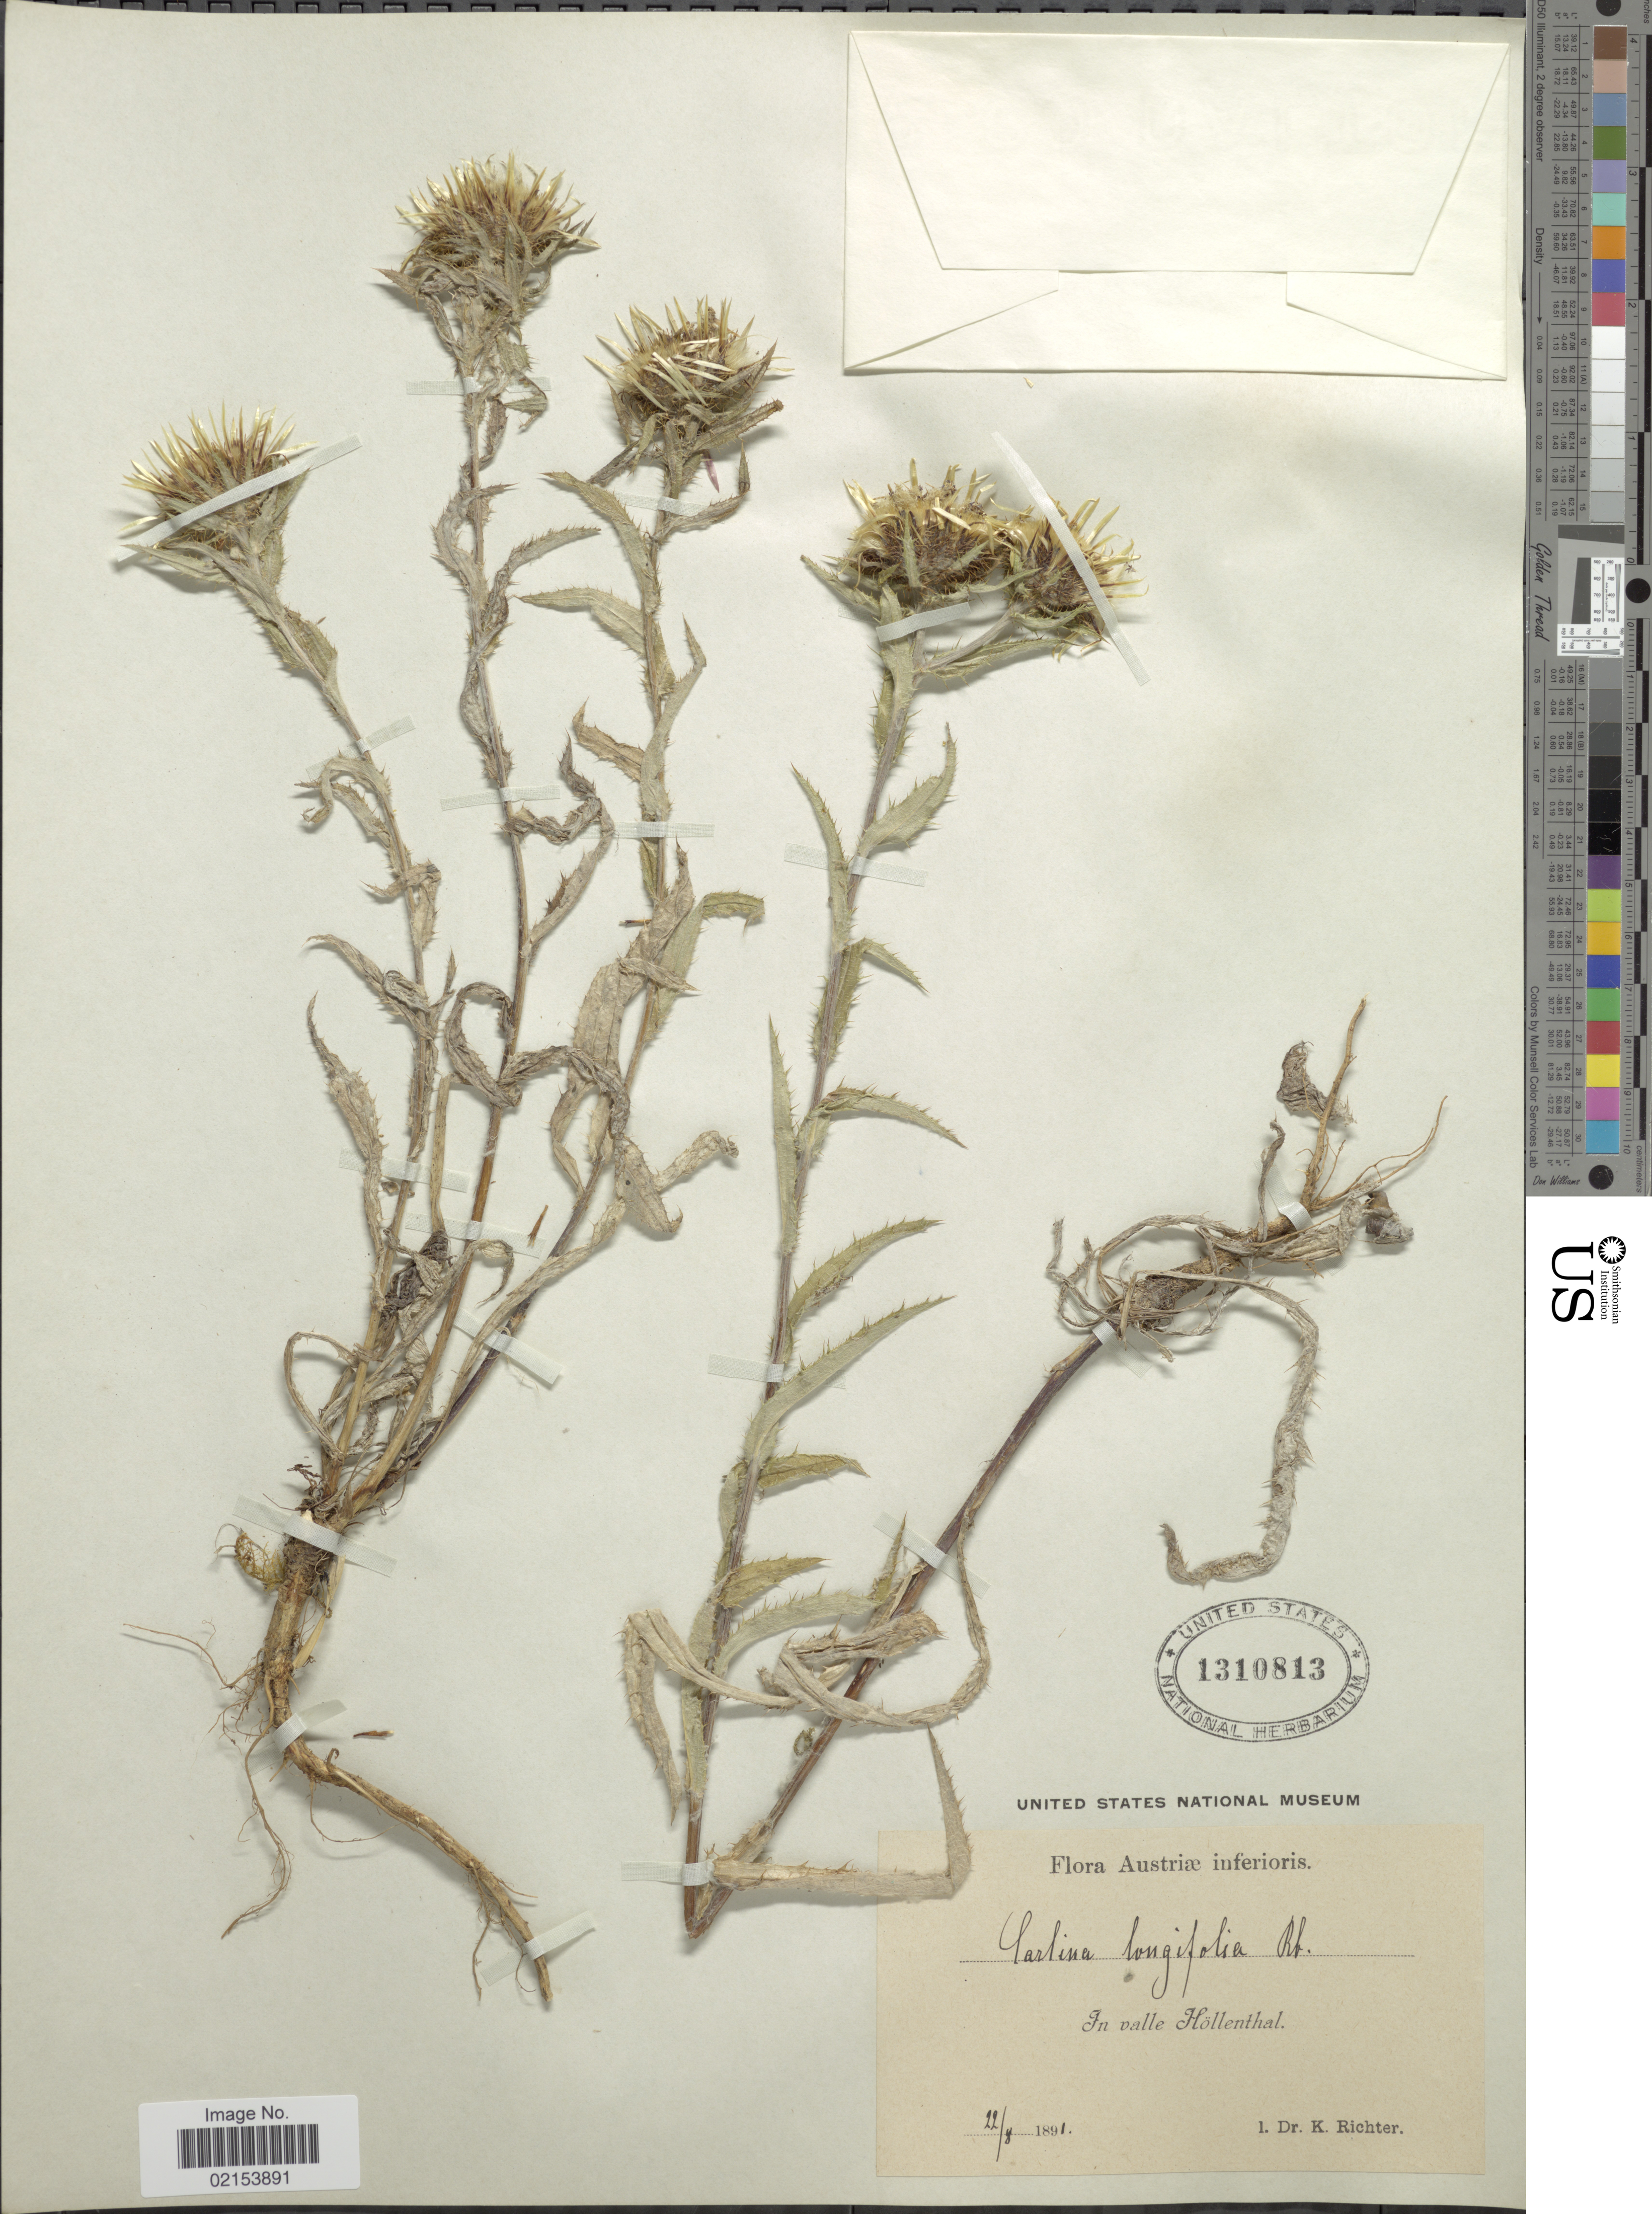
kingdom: Plantae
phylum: Tracheophyta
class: Magnoliopsida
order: Asterales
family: Asteraceae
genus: Carlina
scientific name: Carlina biebersteinii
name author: Bernh. ex Hornem.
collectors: K. Richter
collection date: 1891-08-22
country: Austria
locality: In valle Höllenthal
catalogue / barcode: US 1310813